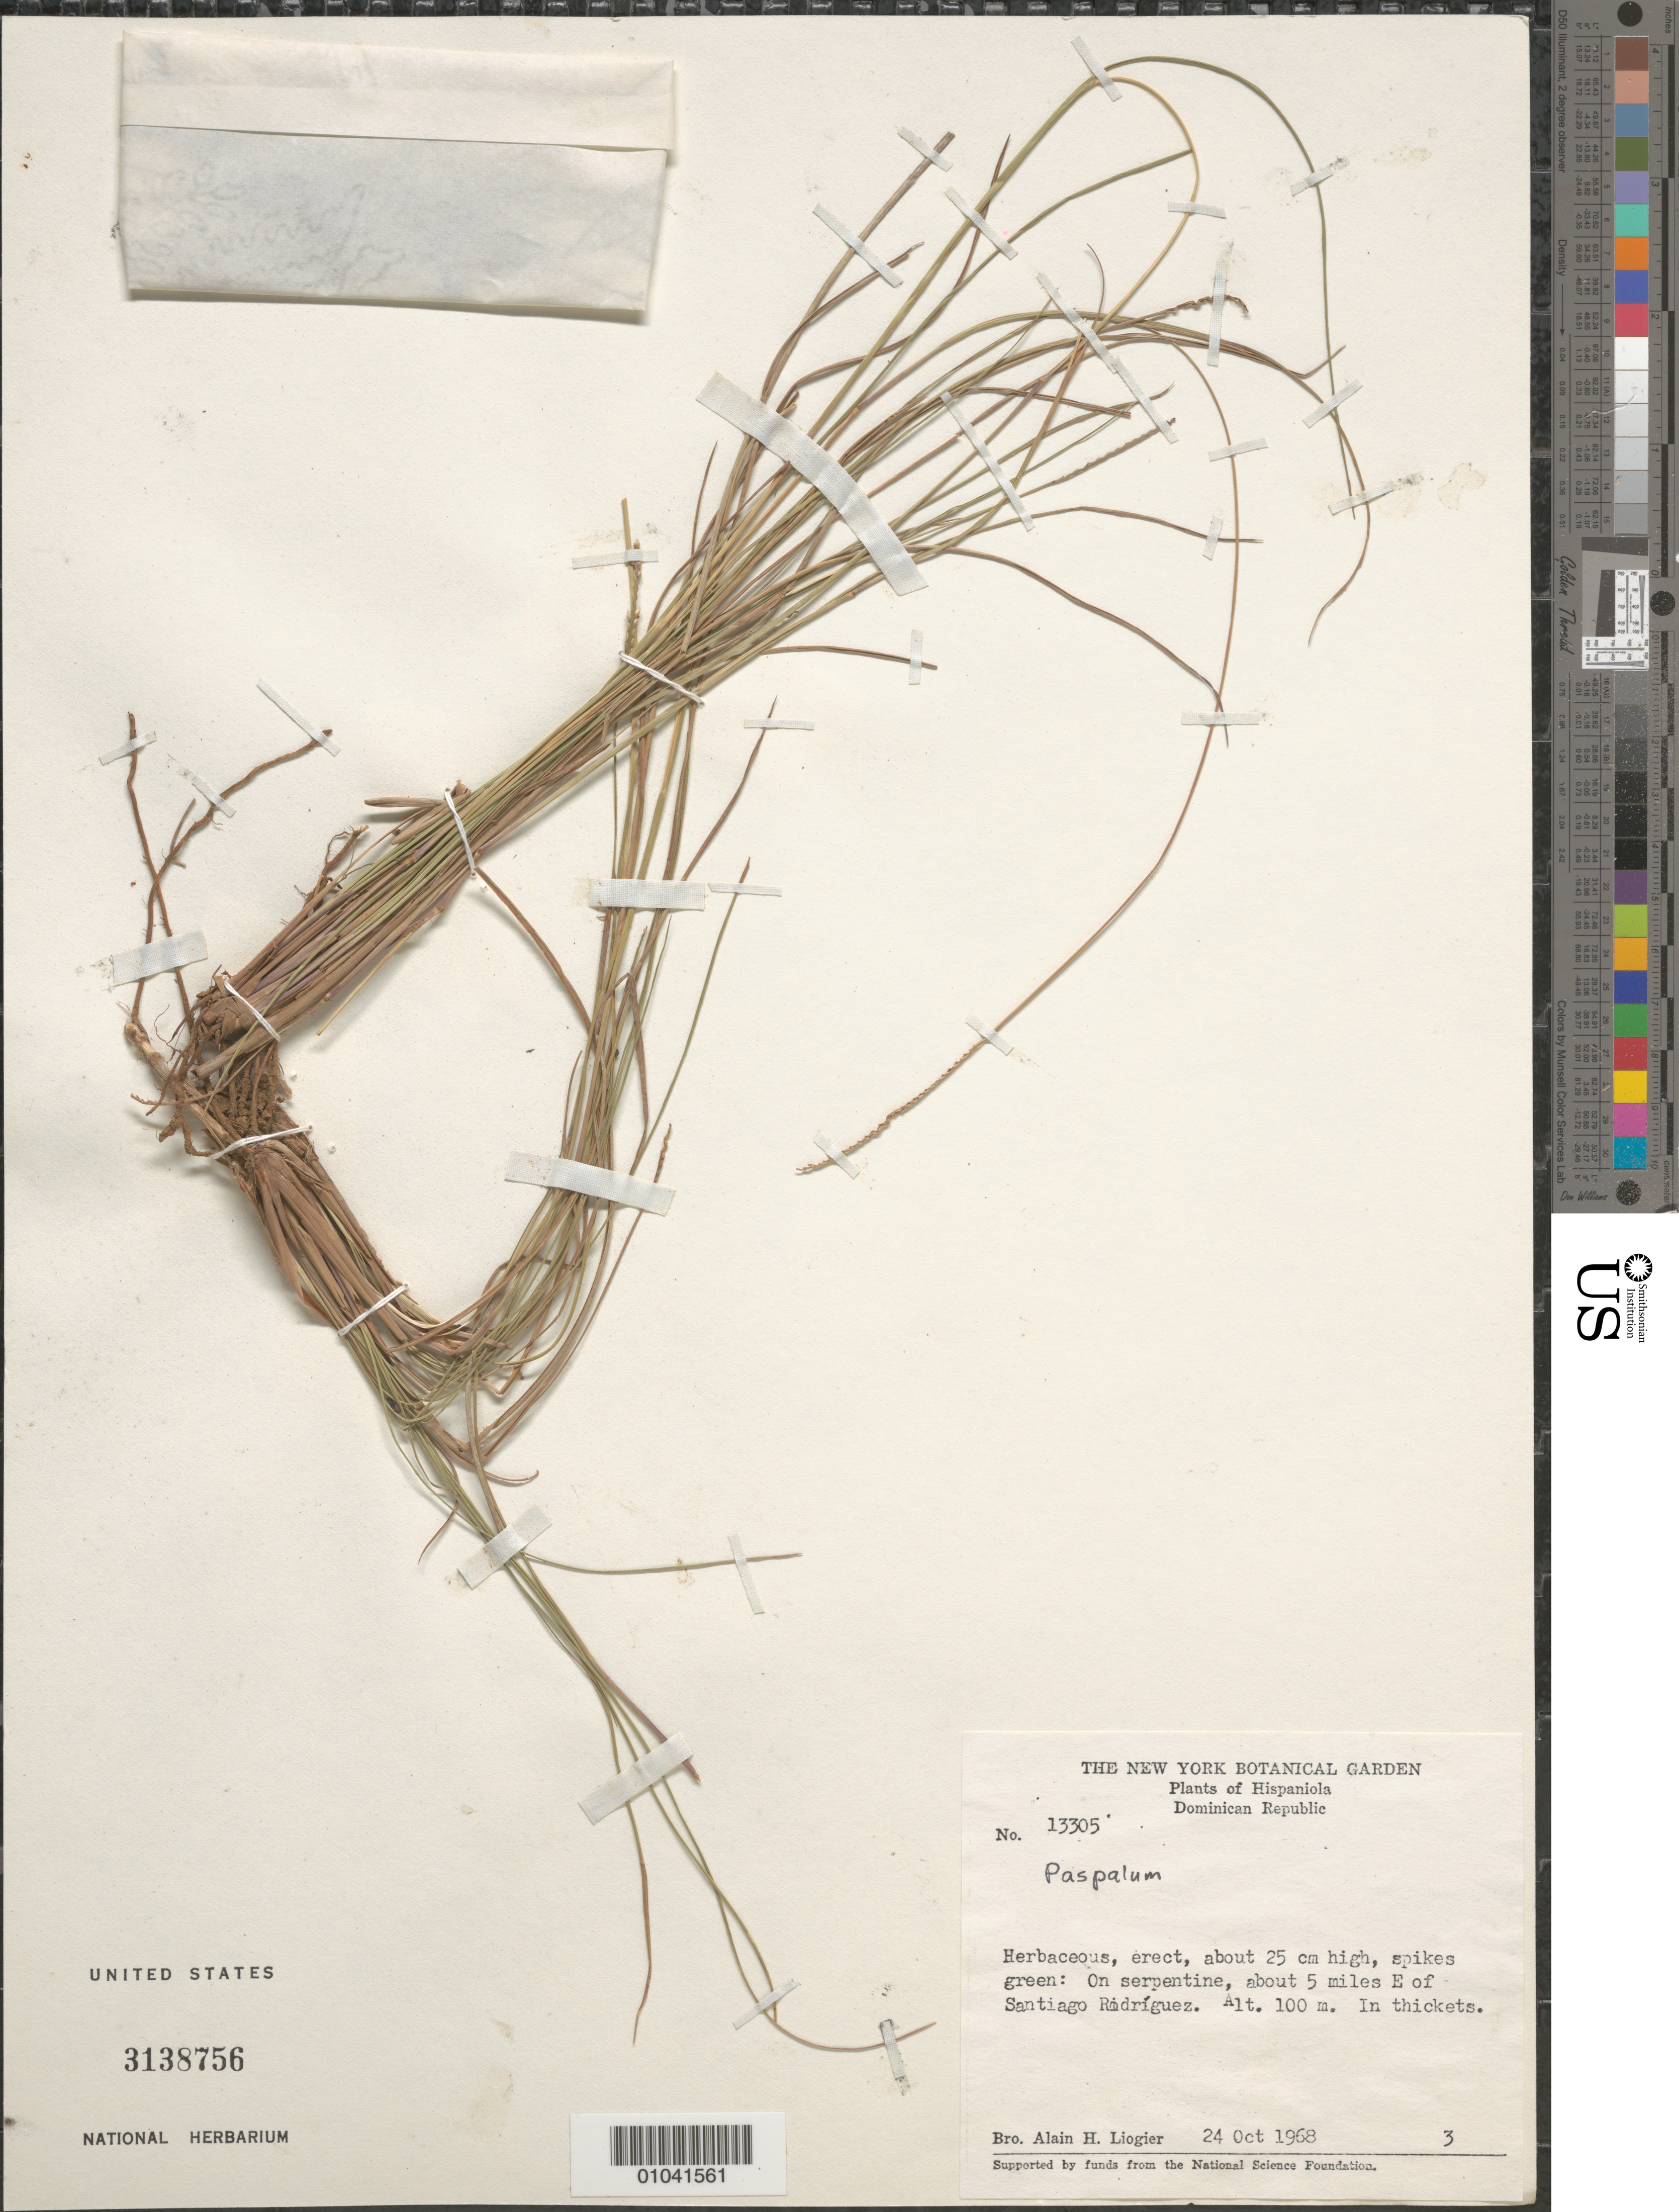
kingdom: Plantae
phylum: Tracheophyta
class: Liliopsida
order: Poales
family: Poaceae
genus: Paspalum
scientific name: Paspalum sp.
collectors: A. H. Liogier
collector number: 13305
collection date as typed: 24 Oct 1968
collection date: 1968-10-24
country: Dominican Republic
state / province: Santiago Rodriguez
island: Hispaniola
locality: About 5 miles E of Santiago Rodriquez.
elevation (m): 100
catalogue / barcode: US 3138756